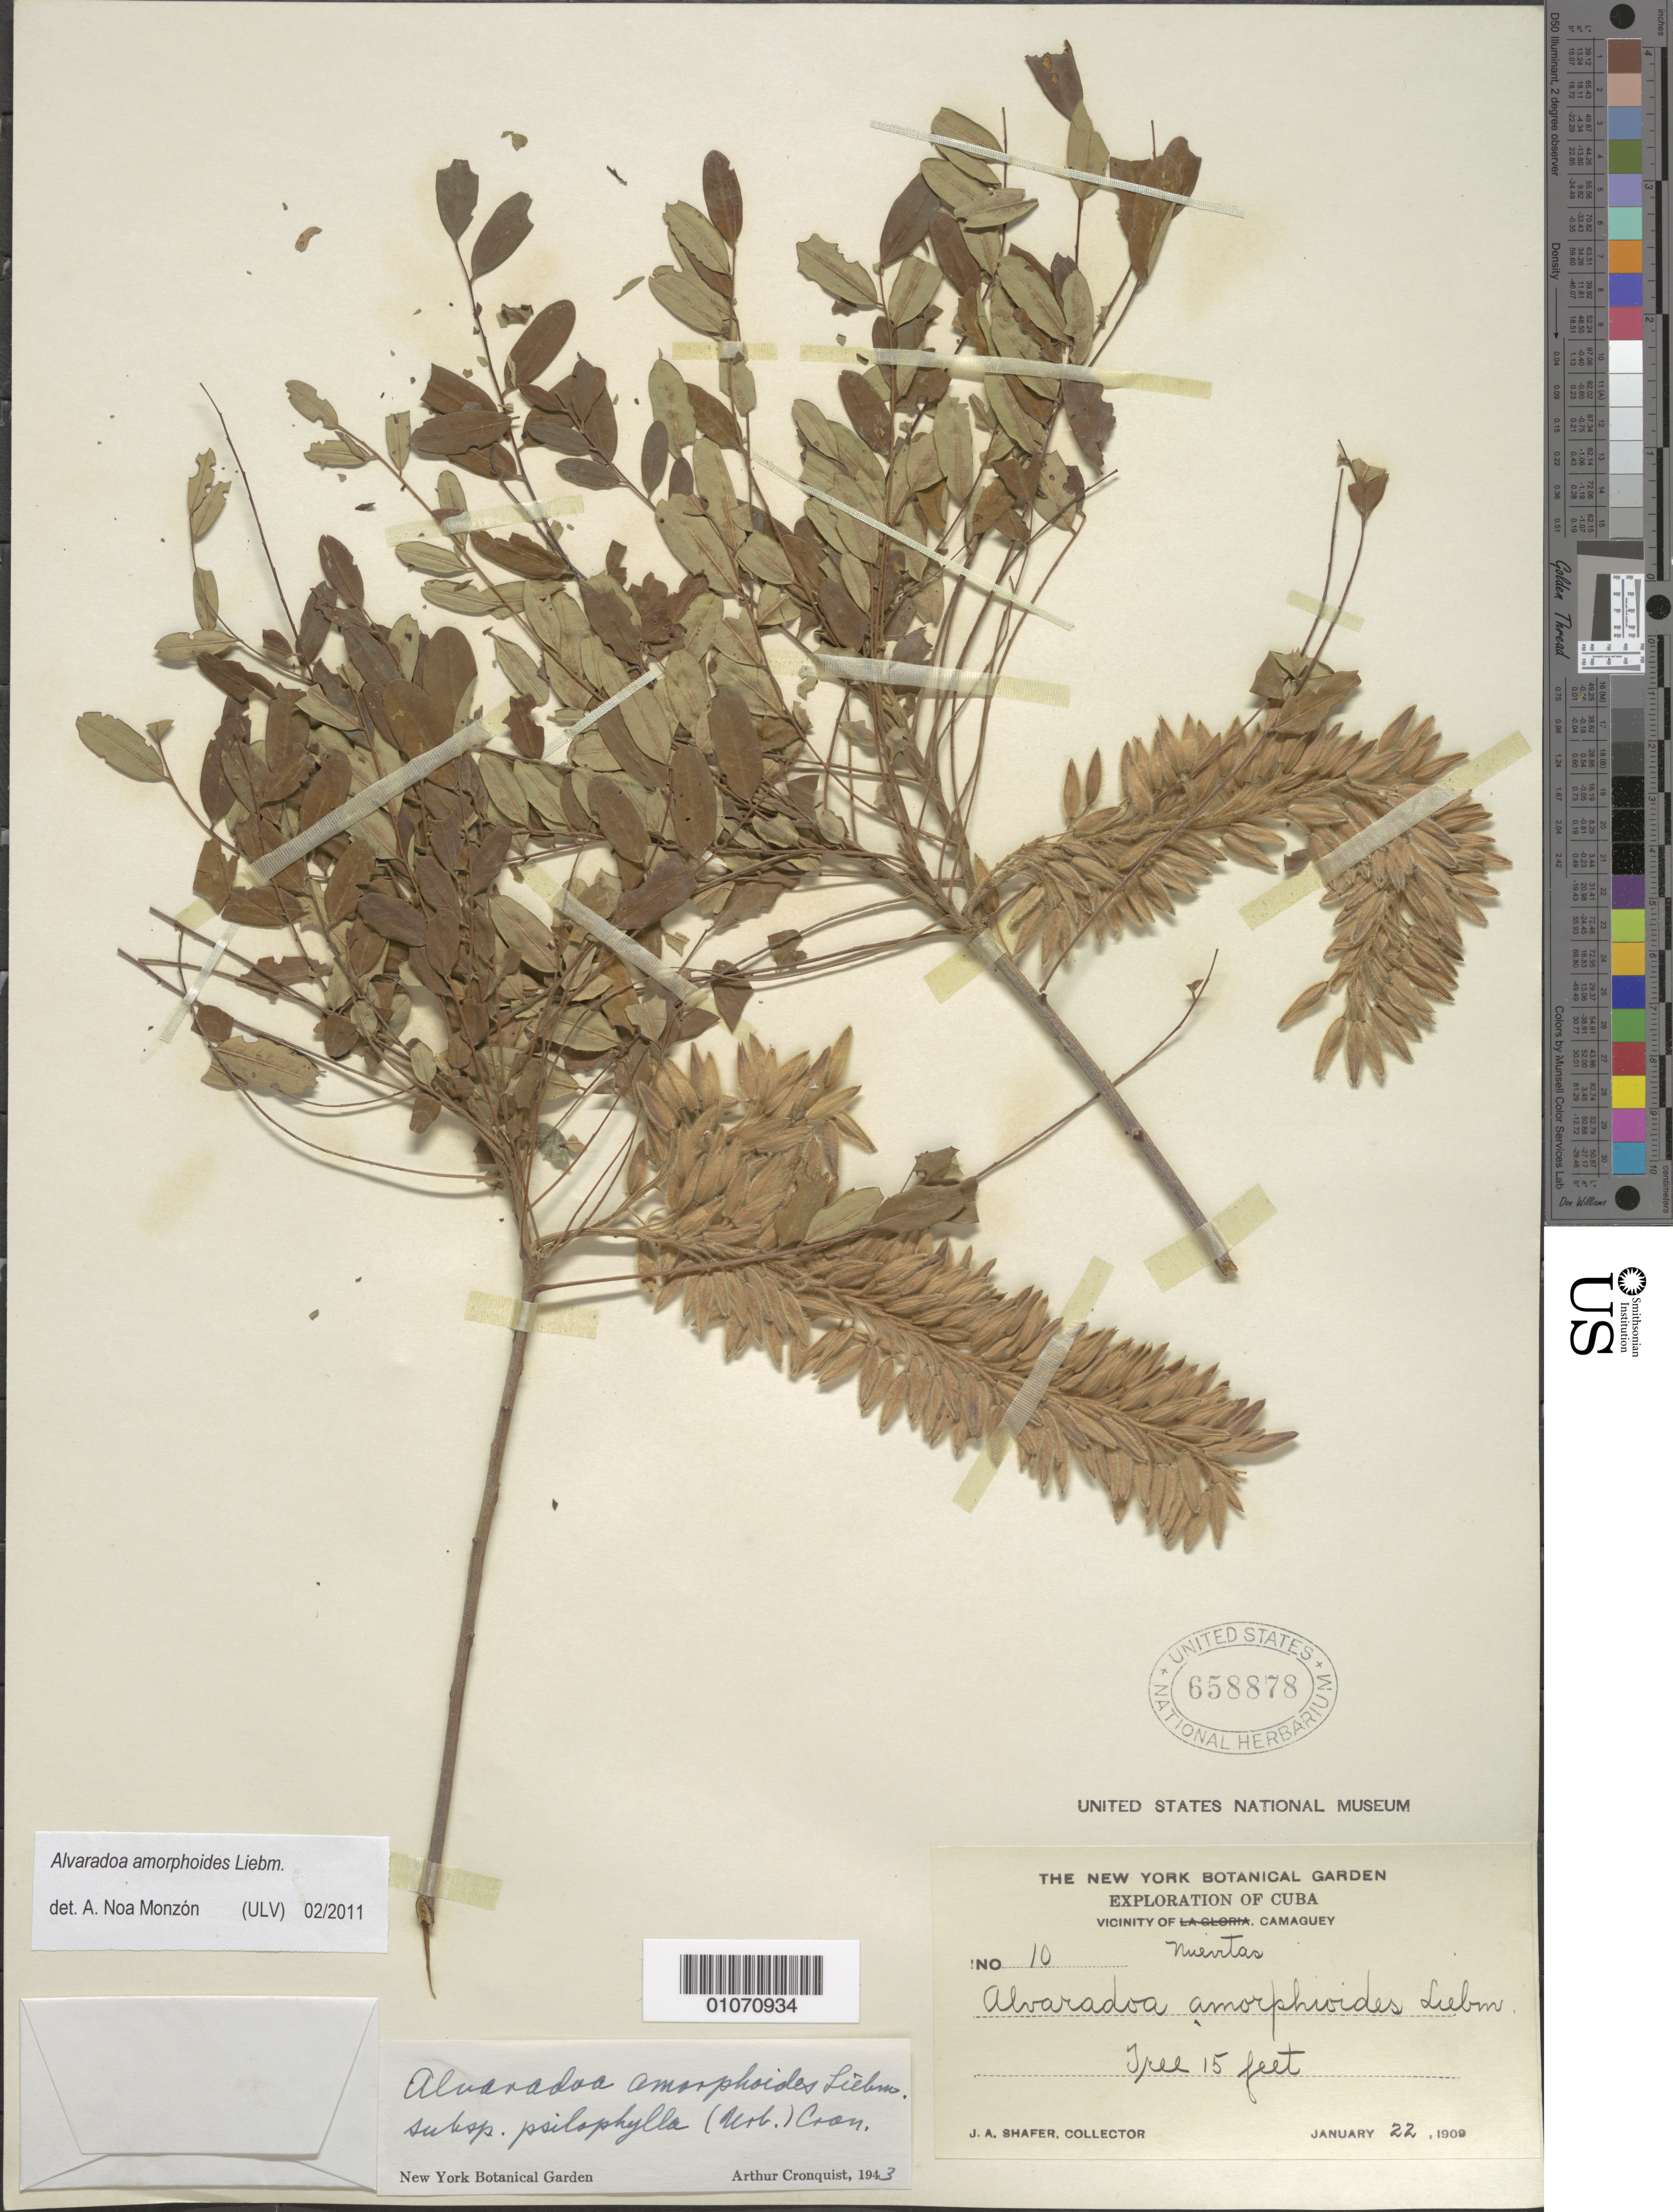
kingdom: Plantae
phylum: Tracheophyta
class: Magnoliopsida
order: Picramniales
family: Picramniaceae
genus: Alvaradoa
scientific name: Alvaradoa amorphoides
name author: Liebm.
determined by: Noa Monzón, A.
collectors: J. A. Shafer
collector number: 10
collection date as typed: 22 Jan 1909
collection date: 1909-01-22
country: Cuba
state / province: Camagüey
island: Cuba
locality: Nuevitas vicinity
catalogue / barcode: US 658878